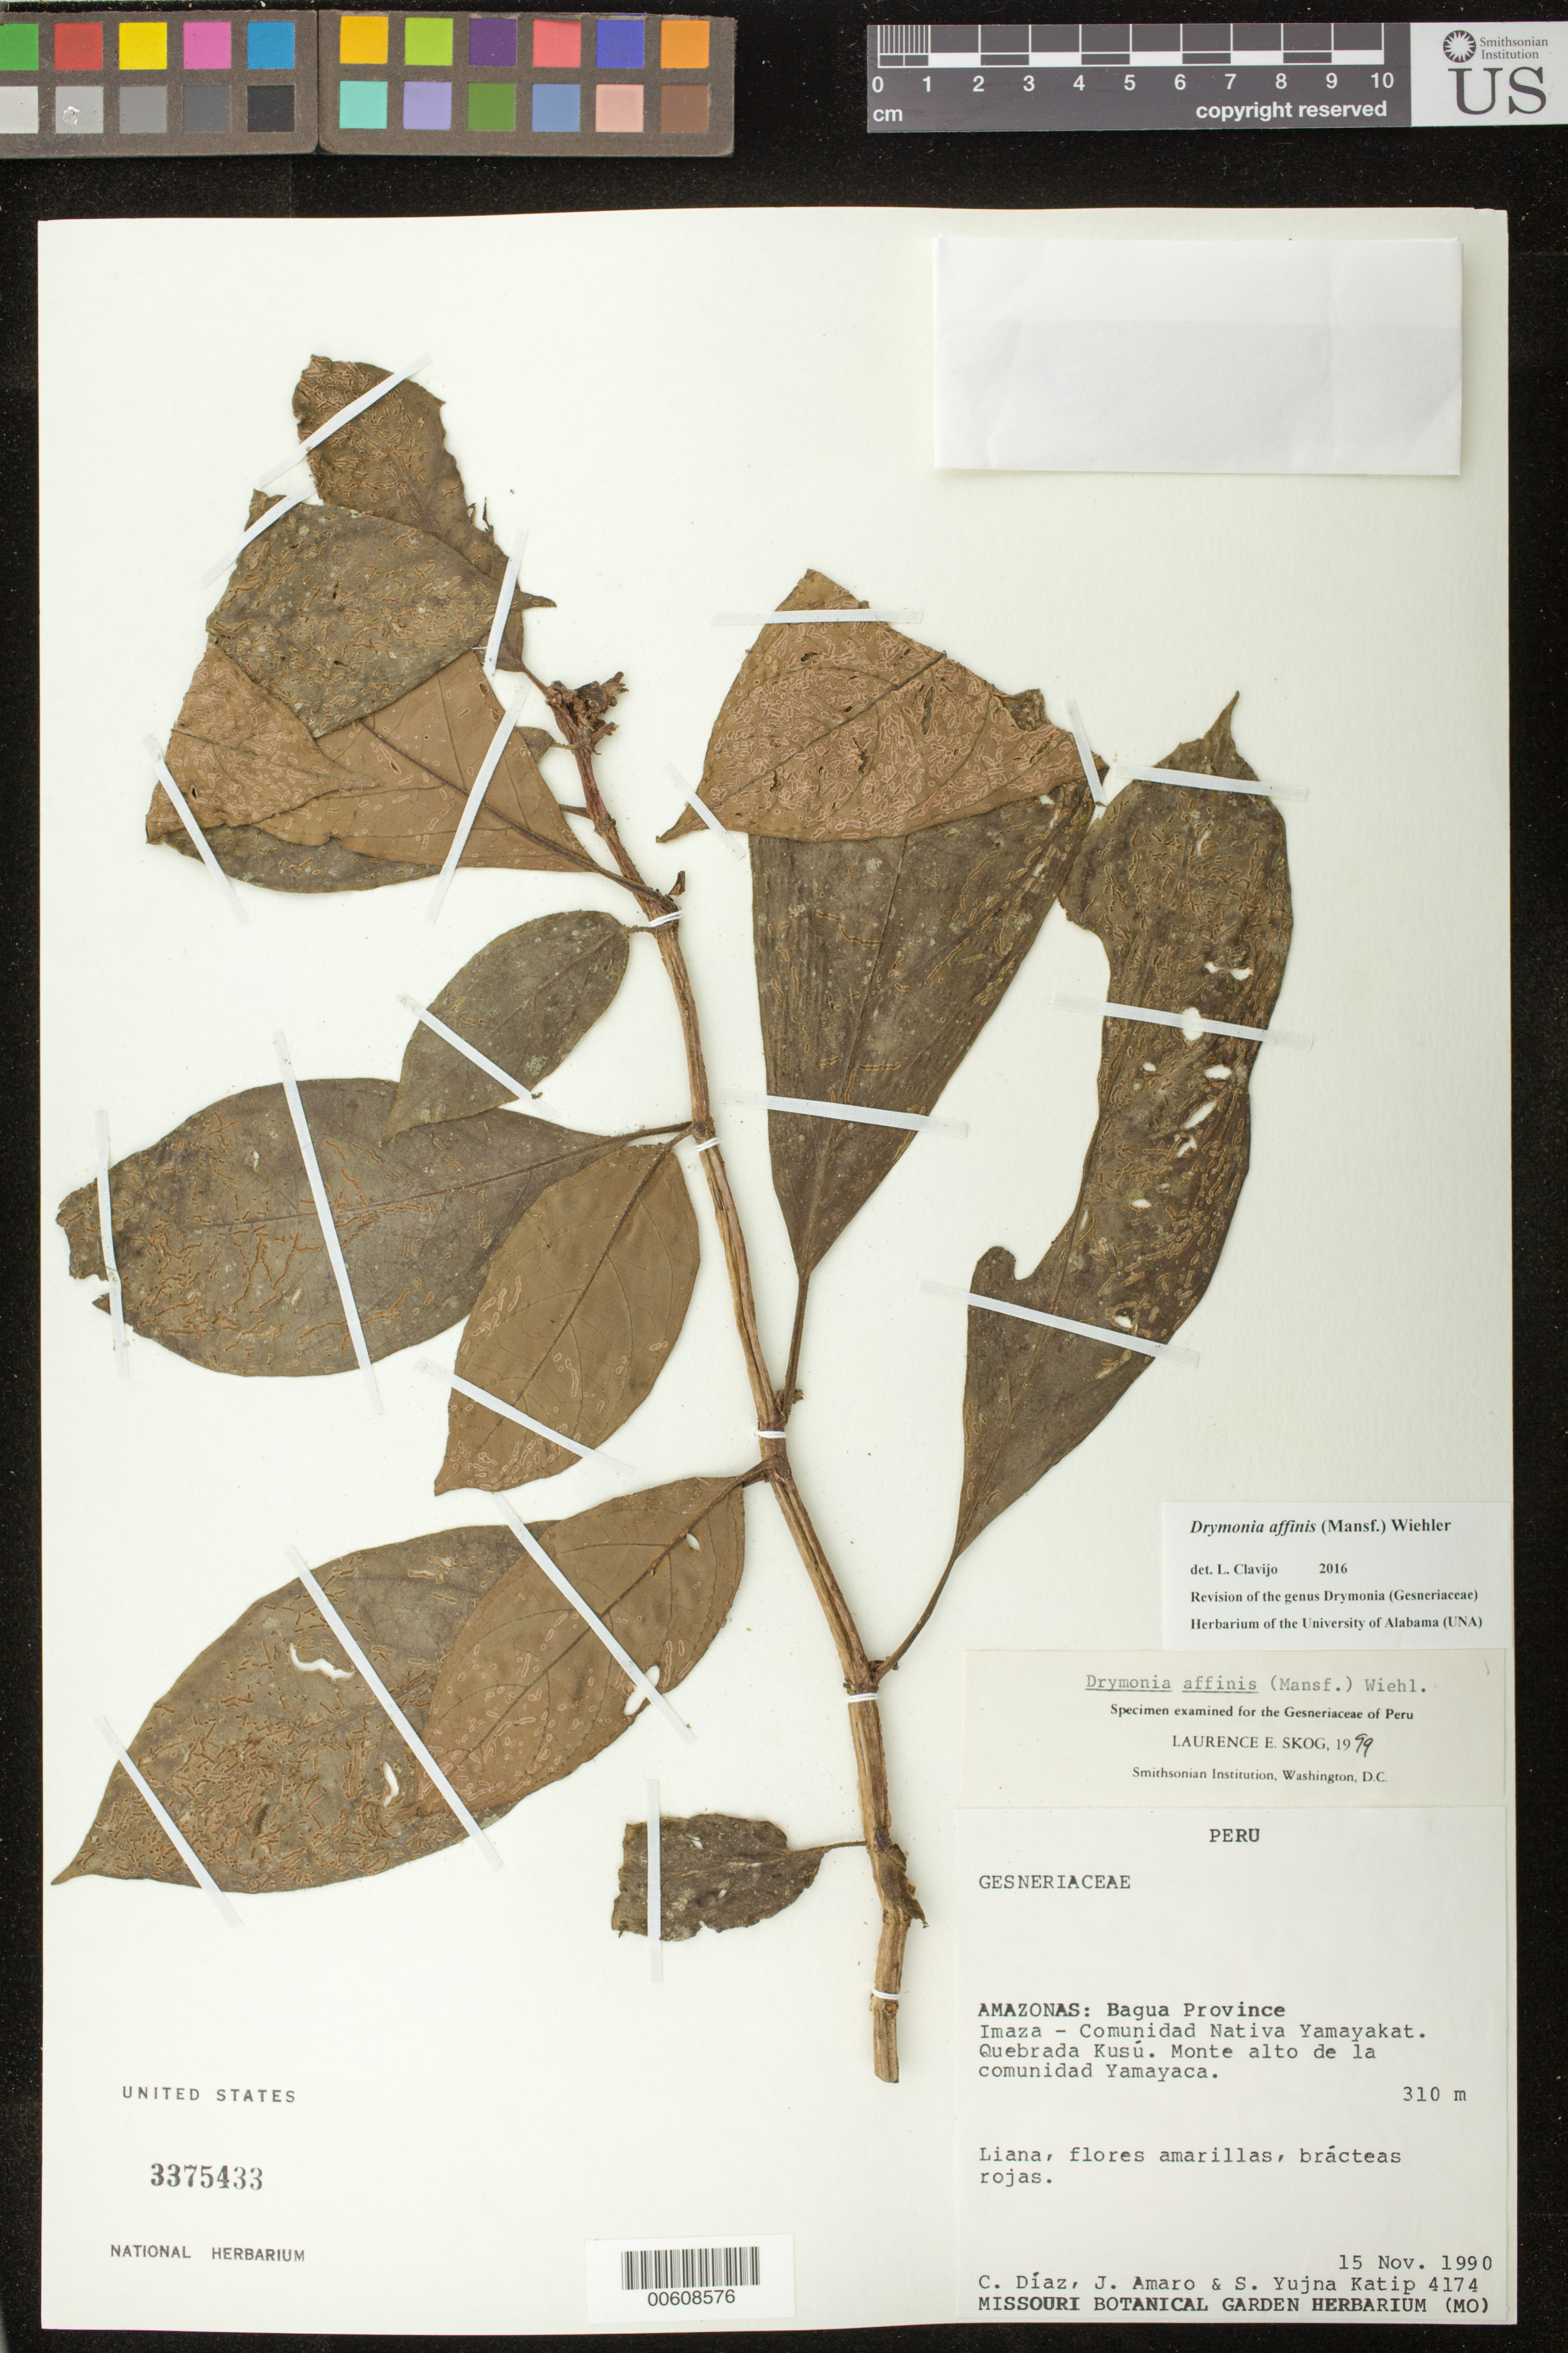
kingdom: Plantae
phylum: Tracheophyta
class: Magnoliopsida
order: Lamiales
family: Gesneriaceae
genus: Drymonia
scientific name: Drymonia affinis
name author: (Mansf.) Wiehler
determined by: Skog, Laurence E.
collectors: C. Díaz S., J. Amaro & S. Yujna Katip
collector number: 4174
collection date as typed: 15 Nov 1990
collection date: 1990-11-15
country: Peru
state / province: Amazonas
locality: Prov. Bagua; Imaza - Comunidad Nativa Yamayakat, Quebrada Kusú, monte alto de la comunidad Yamayaca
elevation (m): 310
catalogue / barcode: US 3375433